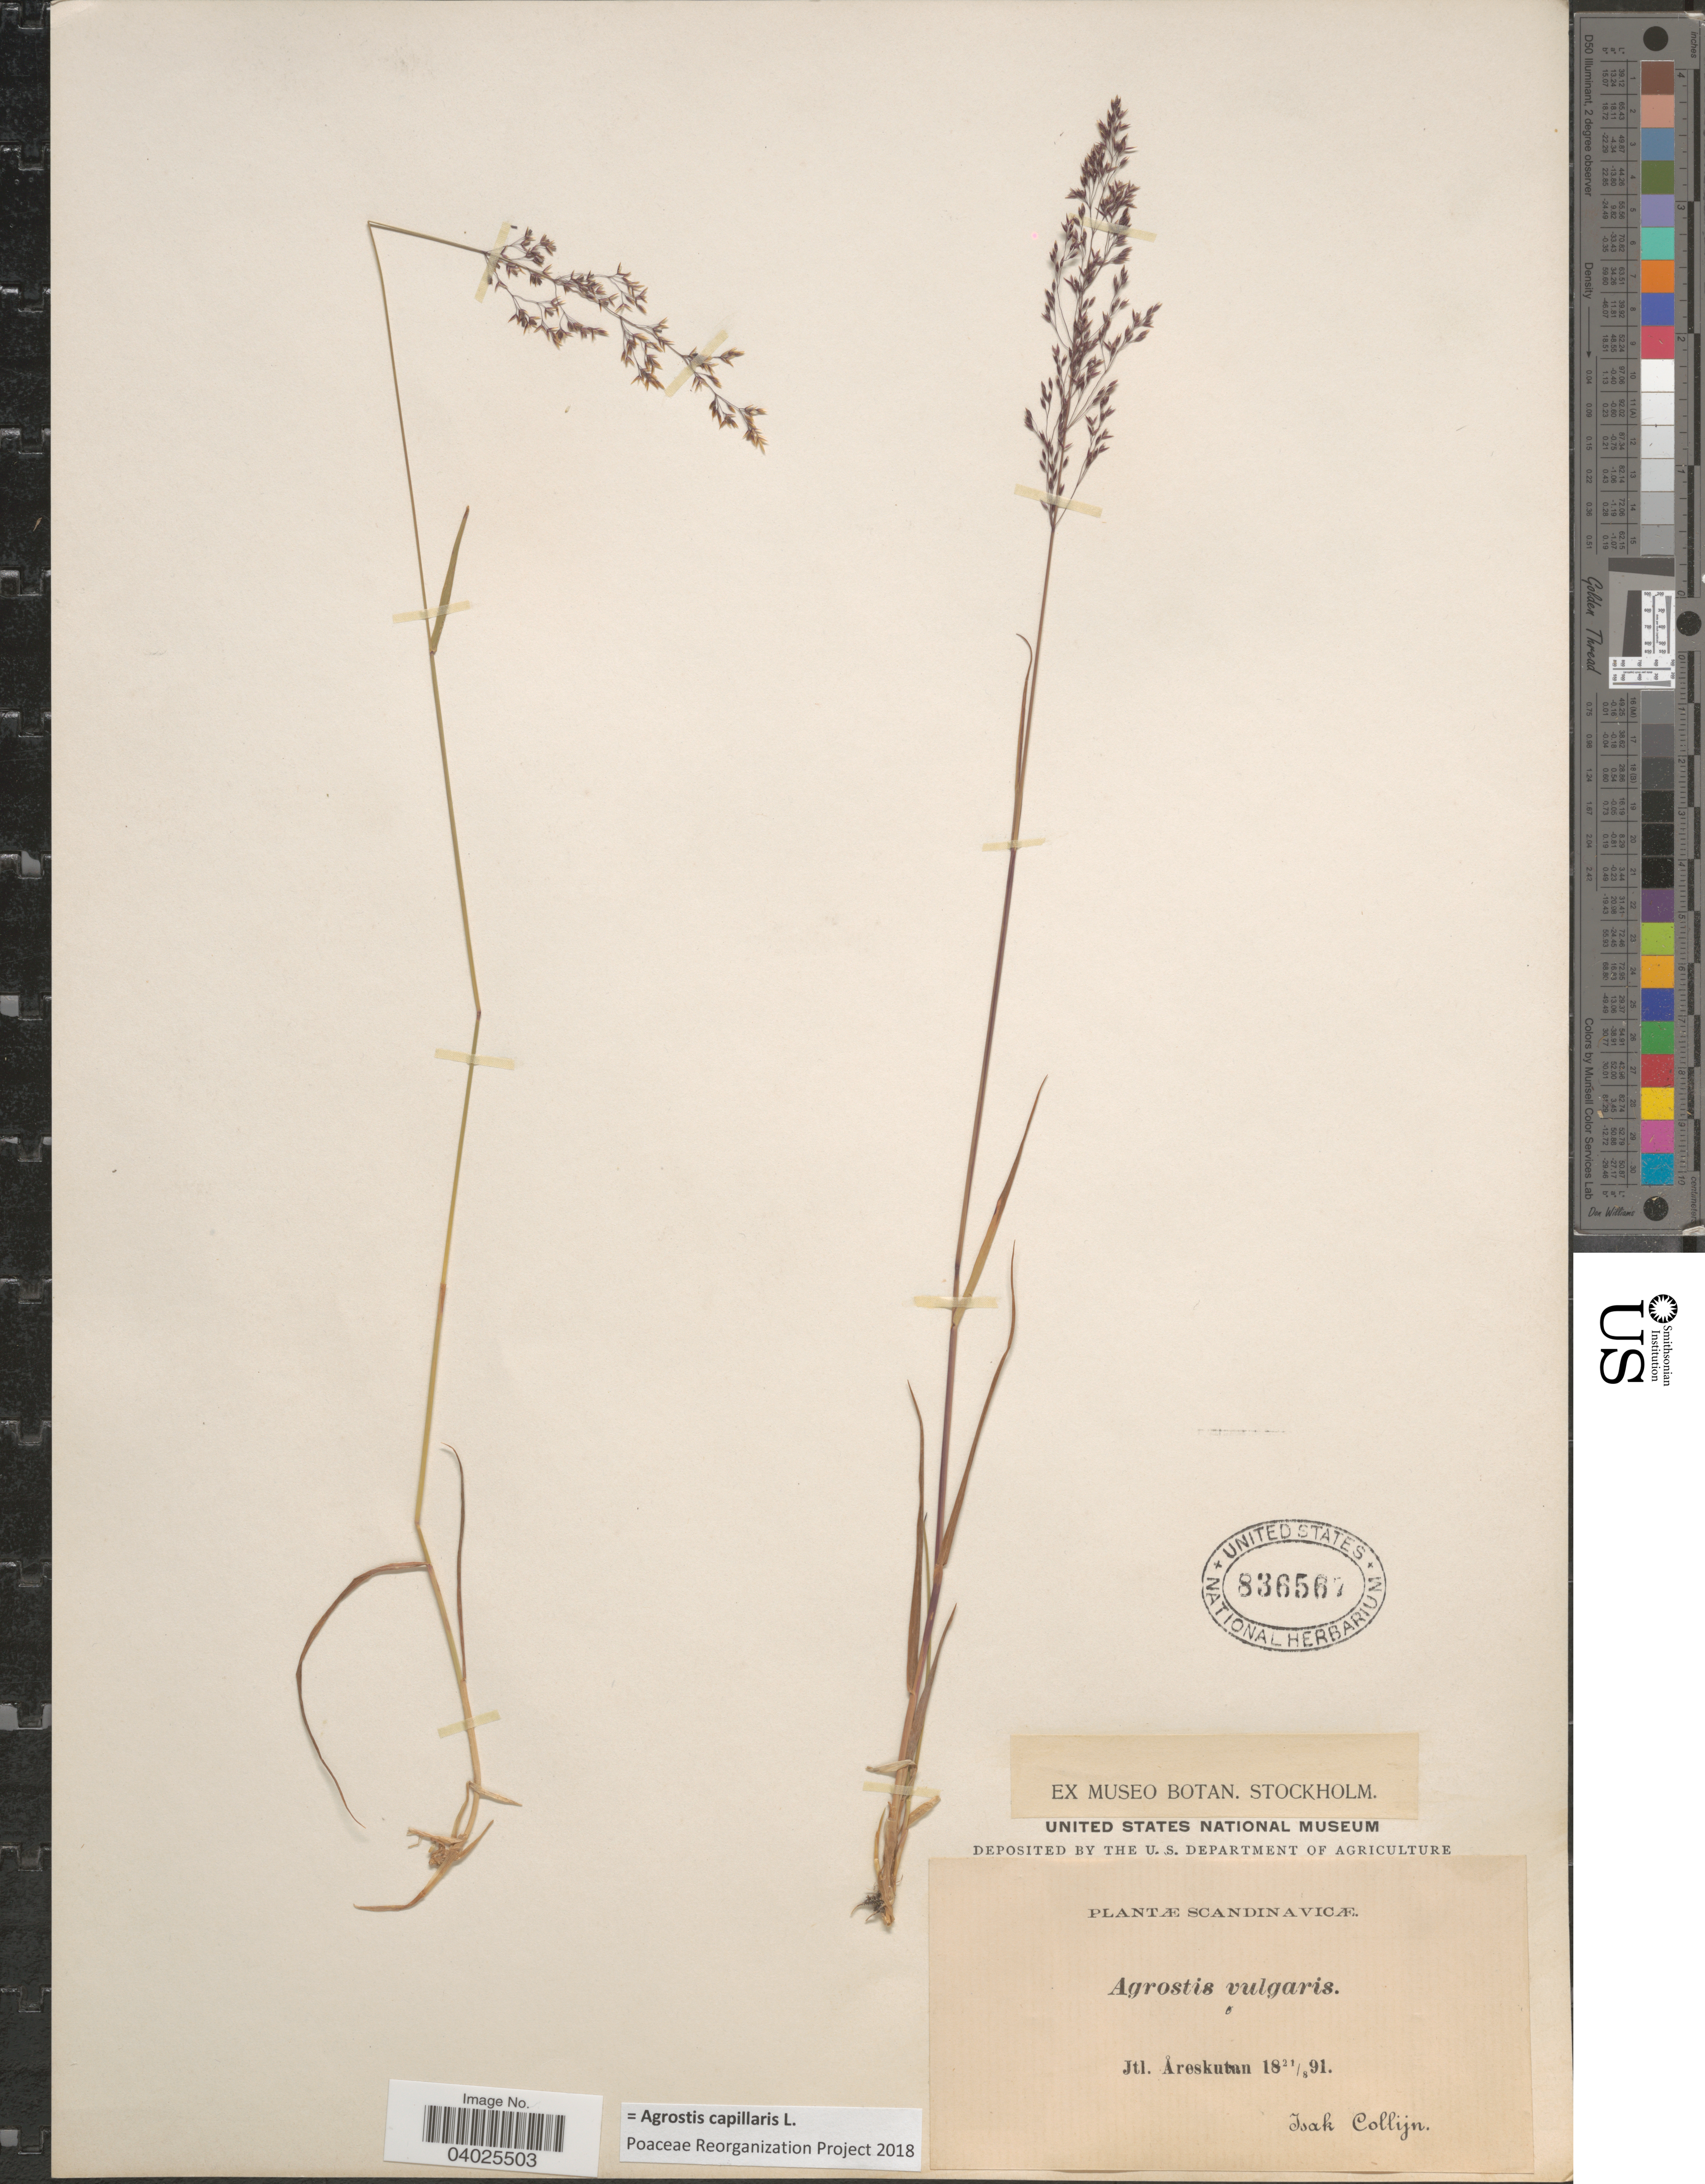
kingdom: Plantae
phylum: Tracheophyta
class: Liliopsida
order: Poales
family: Poaceae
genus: Agrostis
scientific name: Agrostis capillaris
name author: L.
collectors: I. Collijn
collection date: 1891-08-21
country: Sweden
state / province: Jämtland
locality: Scandinavicæ. Jtl. Åreskutan.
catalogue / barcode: US 836567